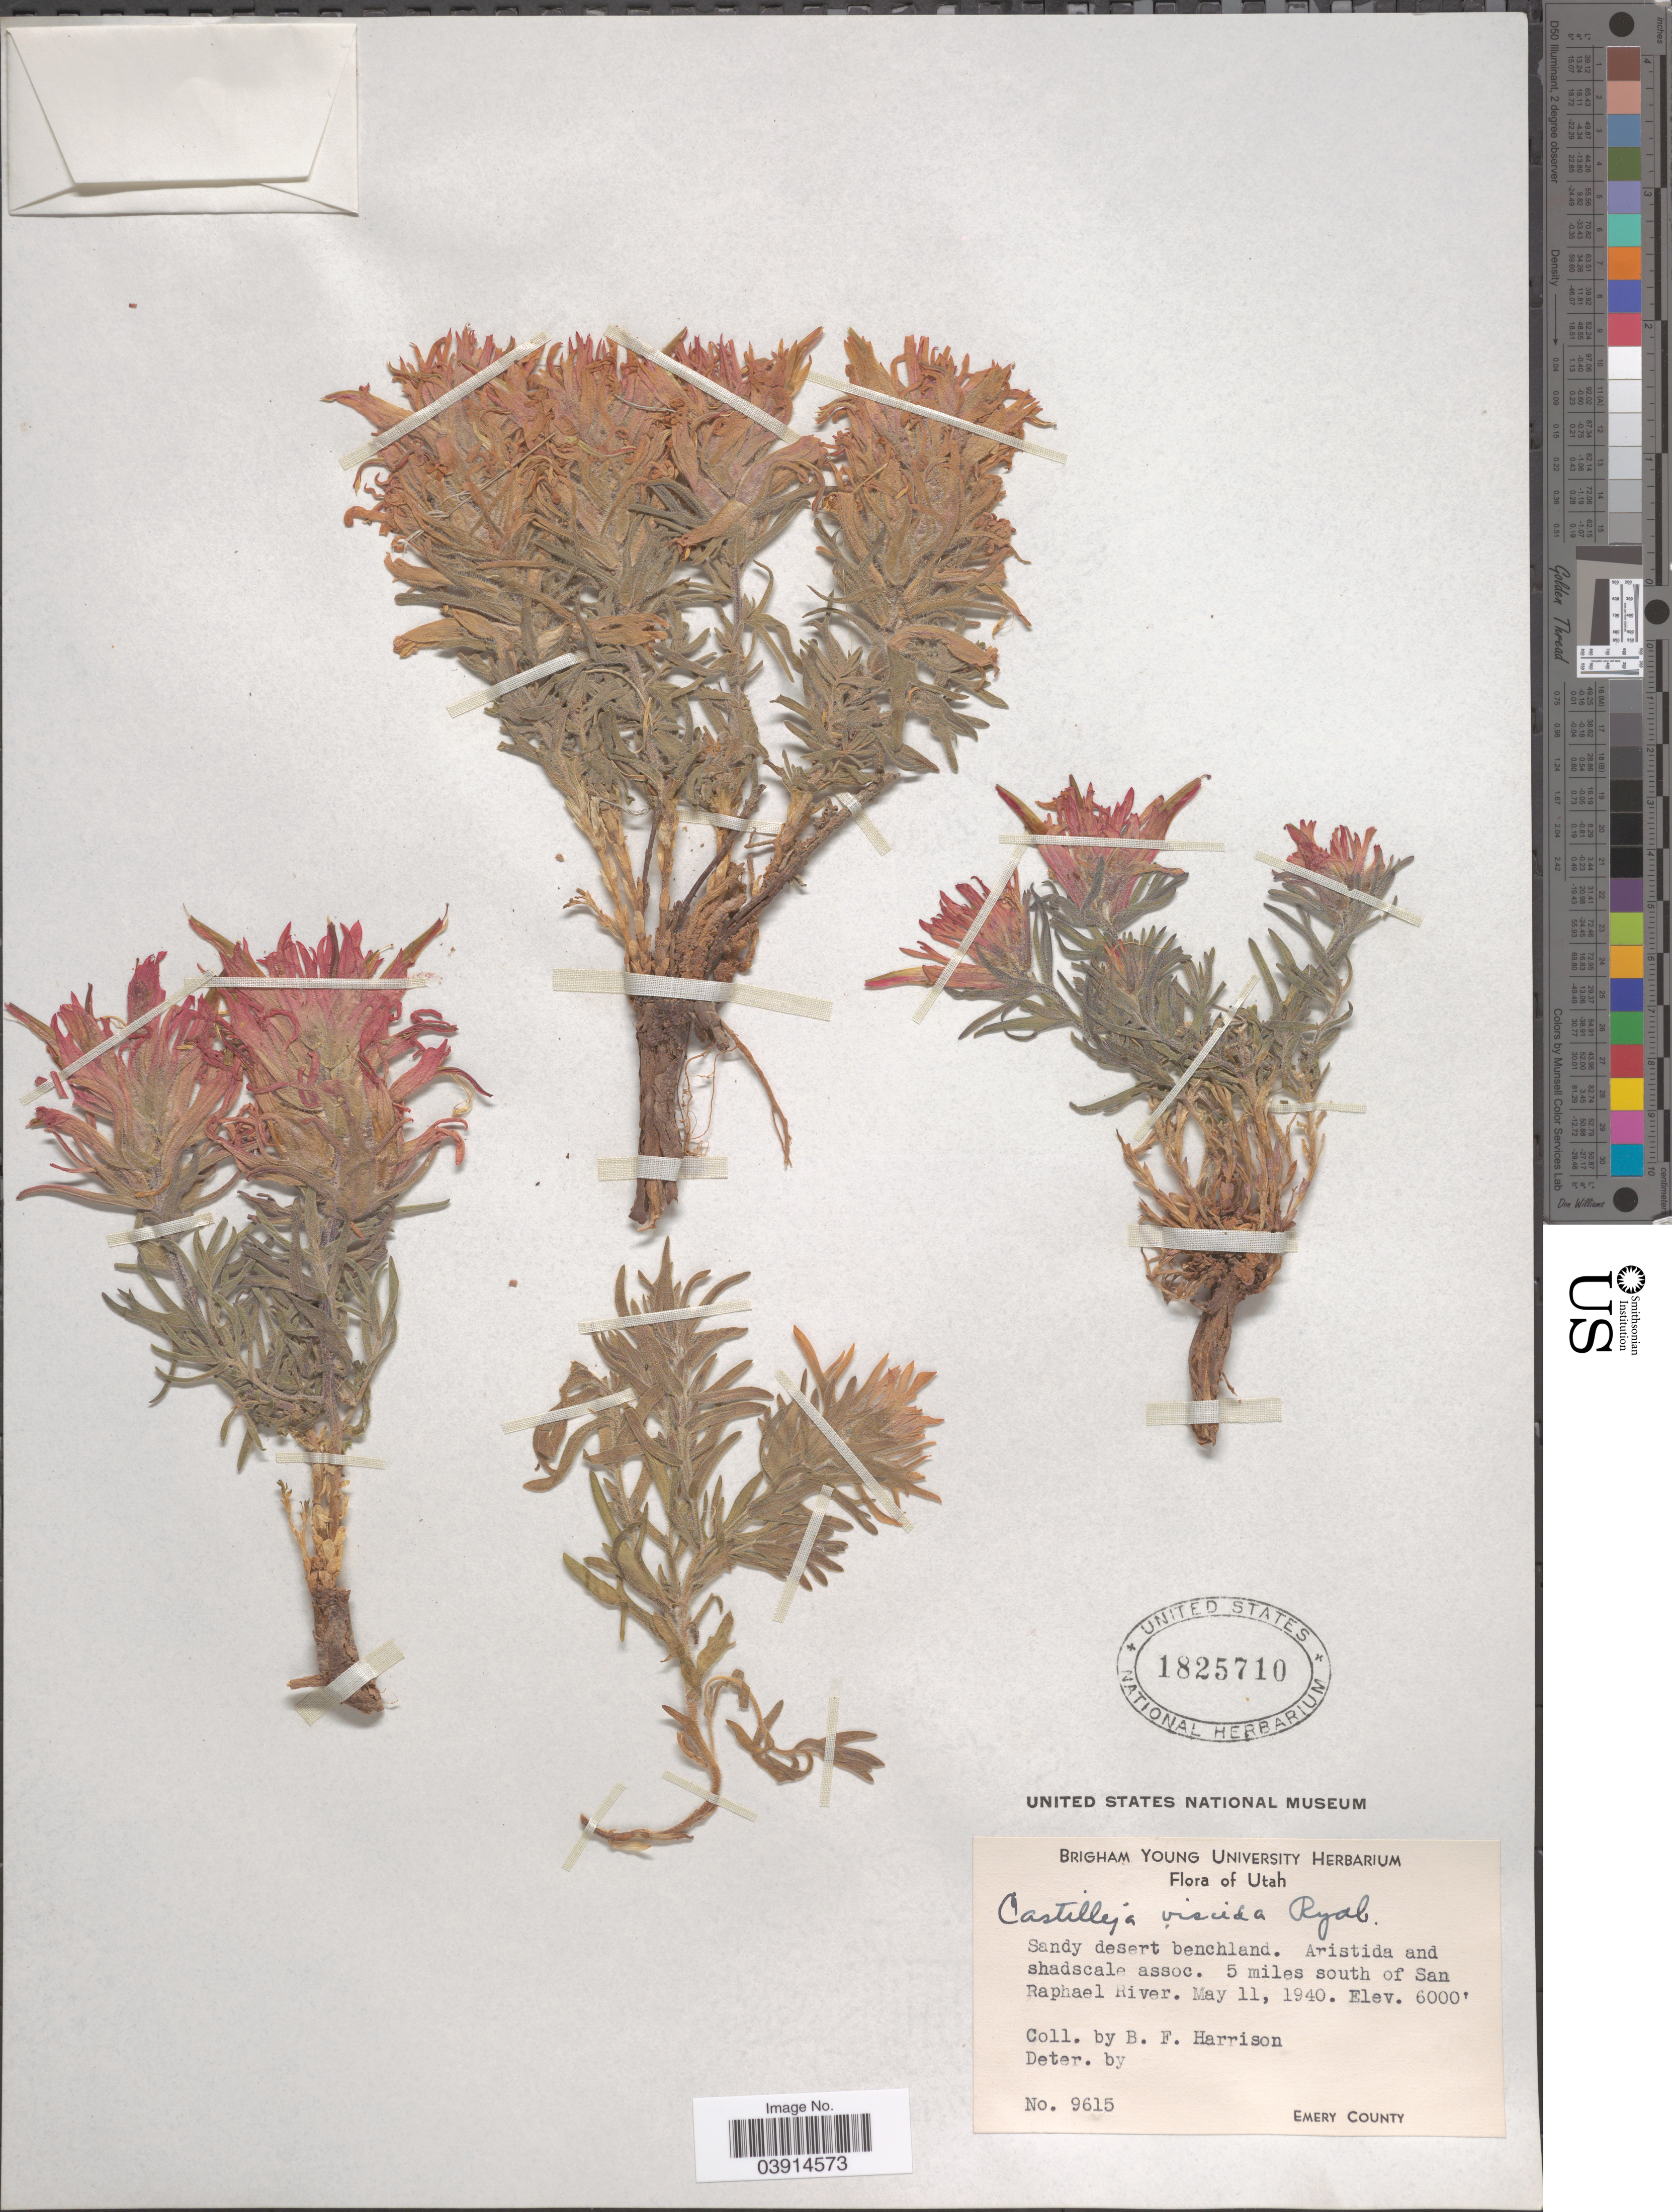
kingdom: Plantae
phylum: Tracheophyta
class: Magnoliopsida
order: Lamiales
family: Orobanchaceae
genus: Castilleja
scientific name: Castilleja viscida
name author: Rydb.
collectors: B. F. Harrison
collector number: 9615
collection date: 1940-05-11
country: United States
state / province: Utah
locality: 5 miles south of San Raphael River. Emery County.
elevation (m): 1829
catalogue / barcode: US 1825710